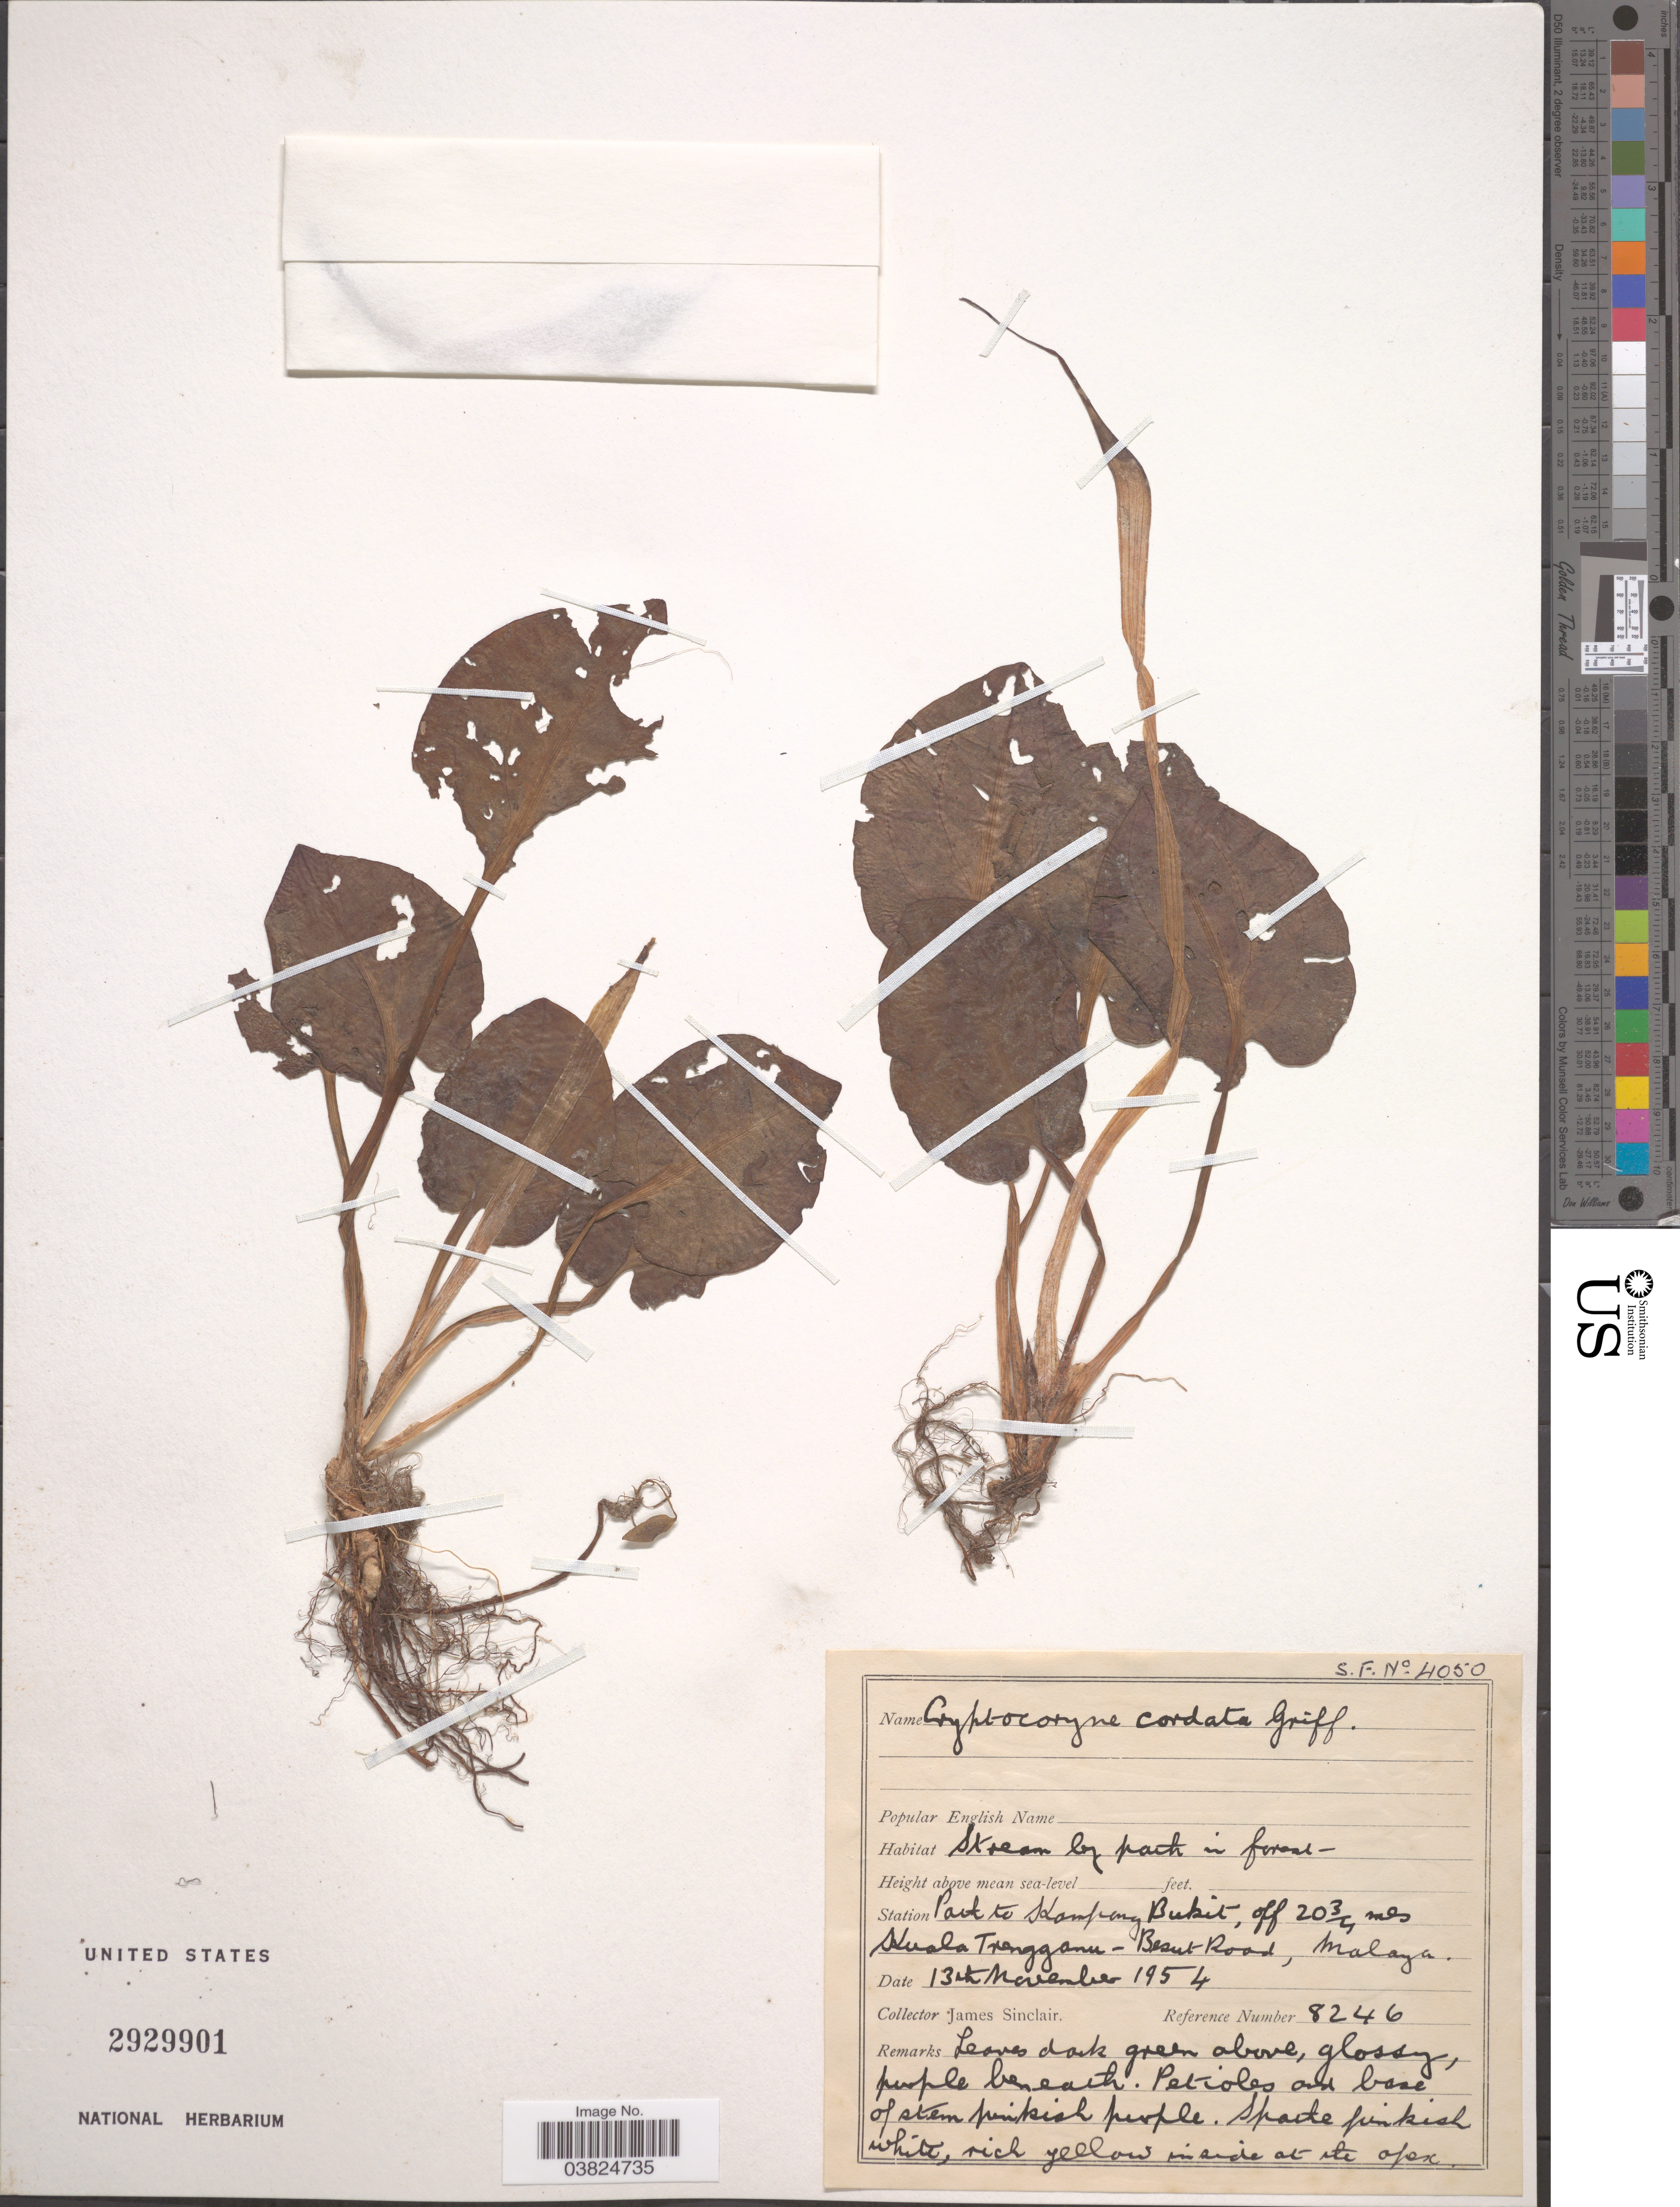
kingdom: Plantae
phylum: Tracheophyta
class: Liliopsida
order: Alismatales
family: Araceae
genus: Cryptocoryne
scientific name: Cryptocoryne cordata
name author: Griff.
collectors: J. Sinclair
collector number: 8246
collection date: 1954-11-13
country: Malaysia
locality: Station Path to Kampong Bukit, off 20 3/4 mls Kuala Trengganu - Besut Road, Malaya.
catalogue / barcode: US 2929901